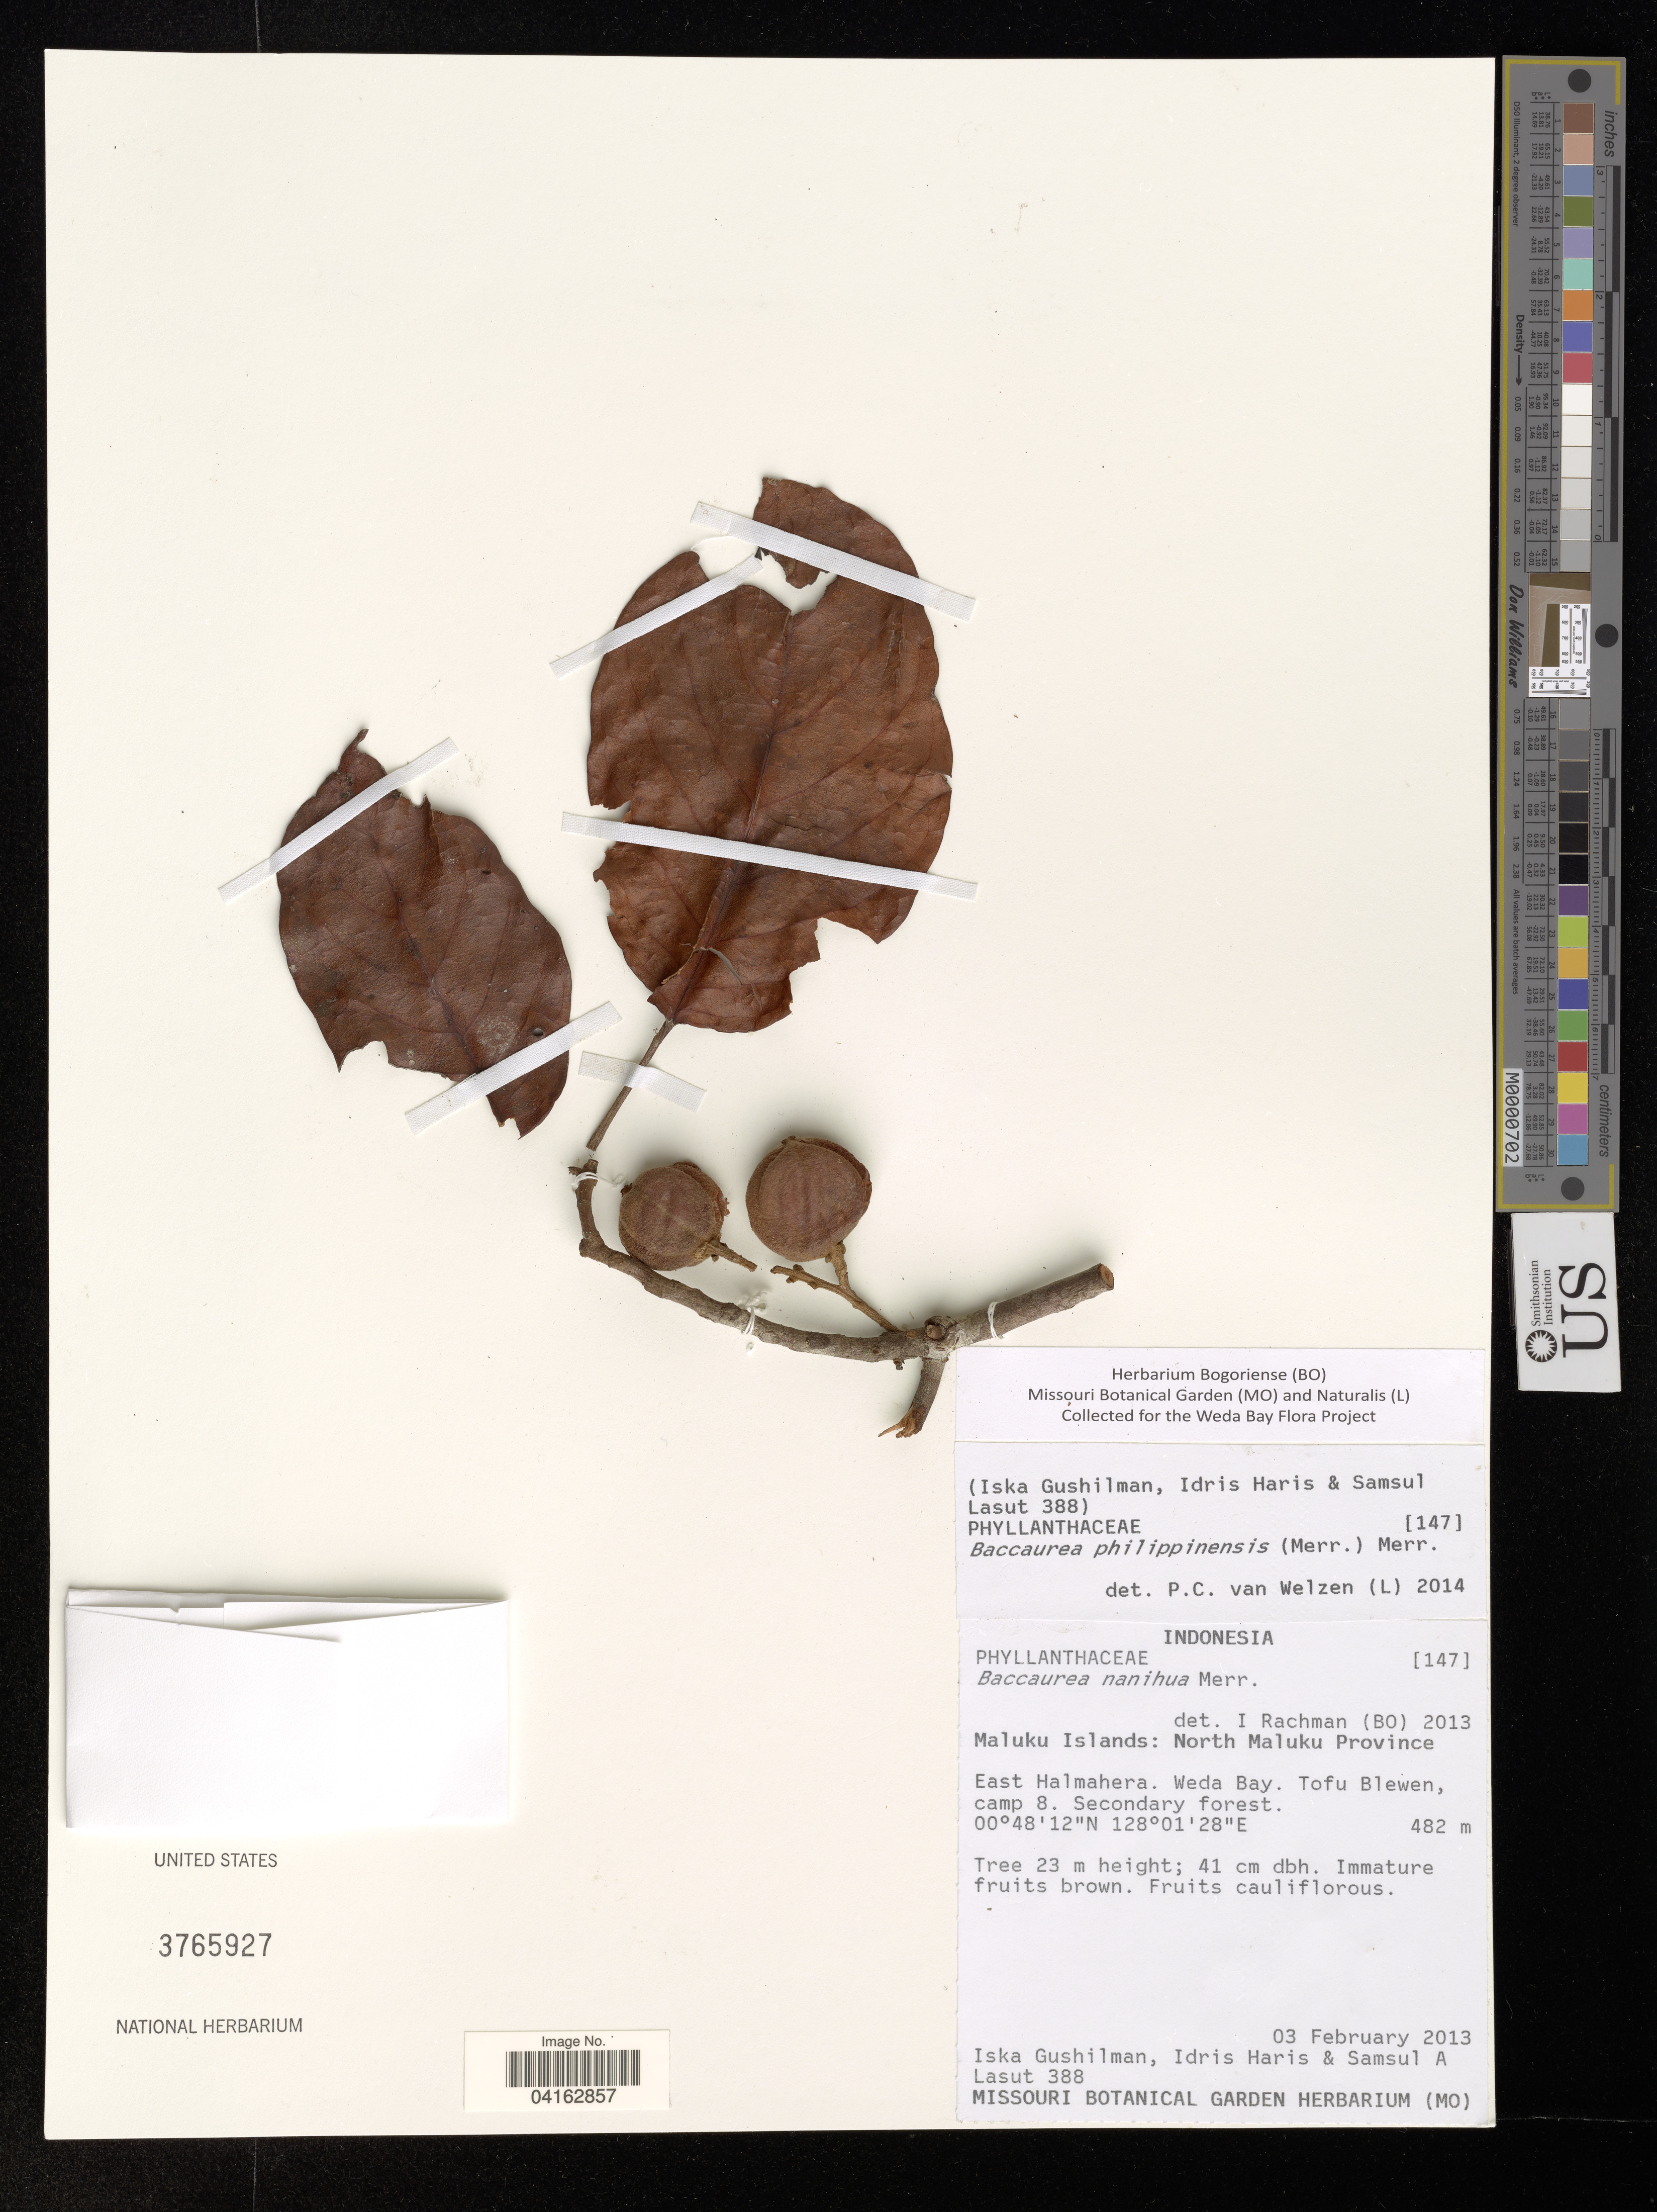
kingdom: Plantae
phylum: Tracheophyta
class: Magnoliopsida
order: Malpighiales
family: Phyllanthaceae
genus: Baccaurea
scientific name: Baccaurea philippinensis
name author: (Merr.) Merr.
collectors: I. Gushilman, I. Haris & S. Lasut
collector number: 388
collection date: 2013-02-03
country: Indonesia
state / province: Maluku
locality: Maluku Islands: North Maluku Province. East Halmahera. Weda Bay. Tofu Blewen, camp 8.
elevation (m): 482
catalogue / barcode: US 3765927